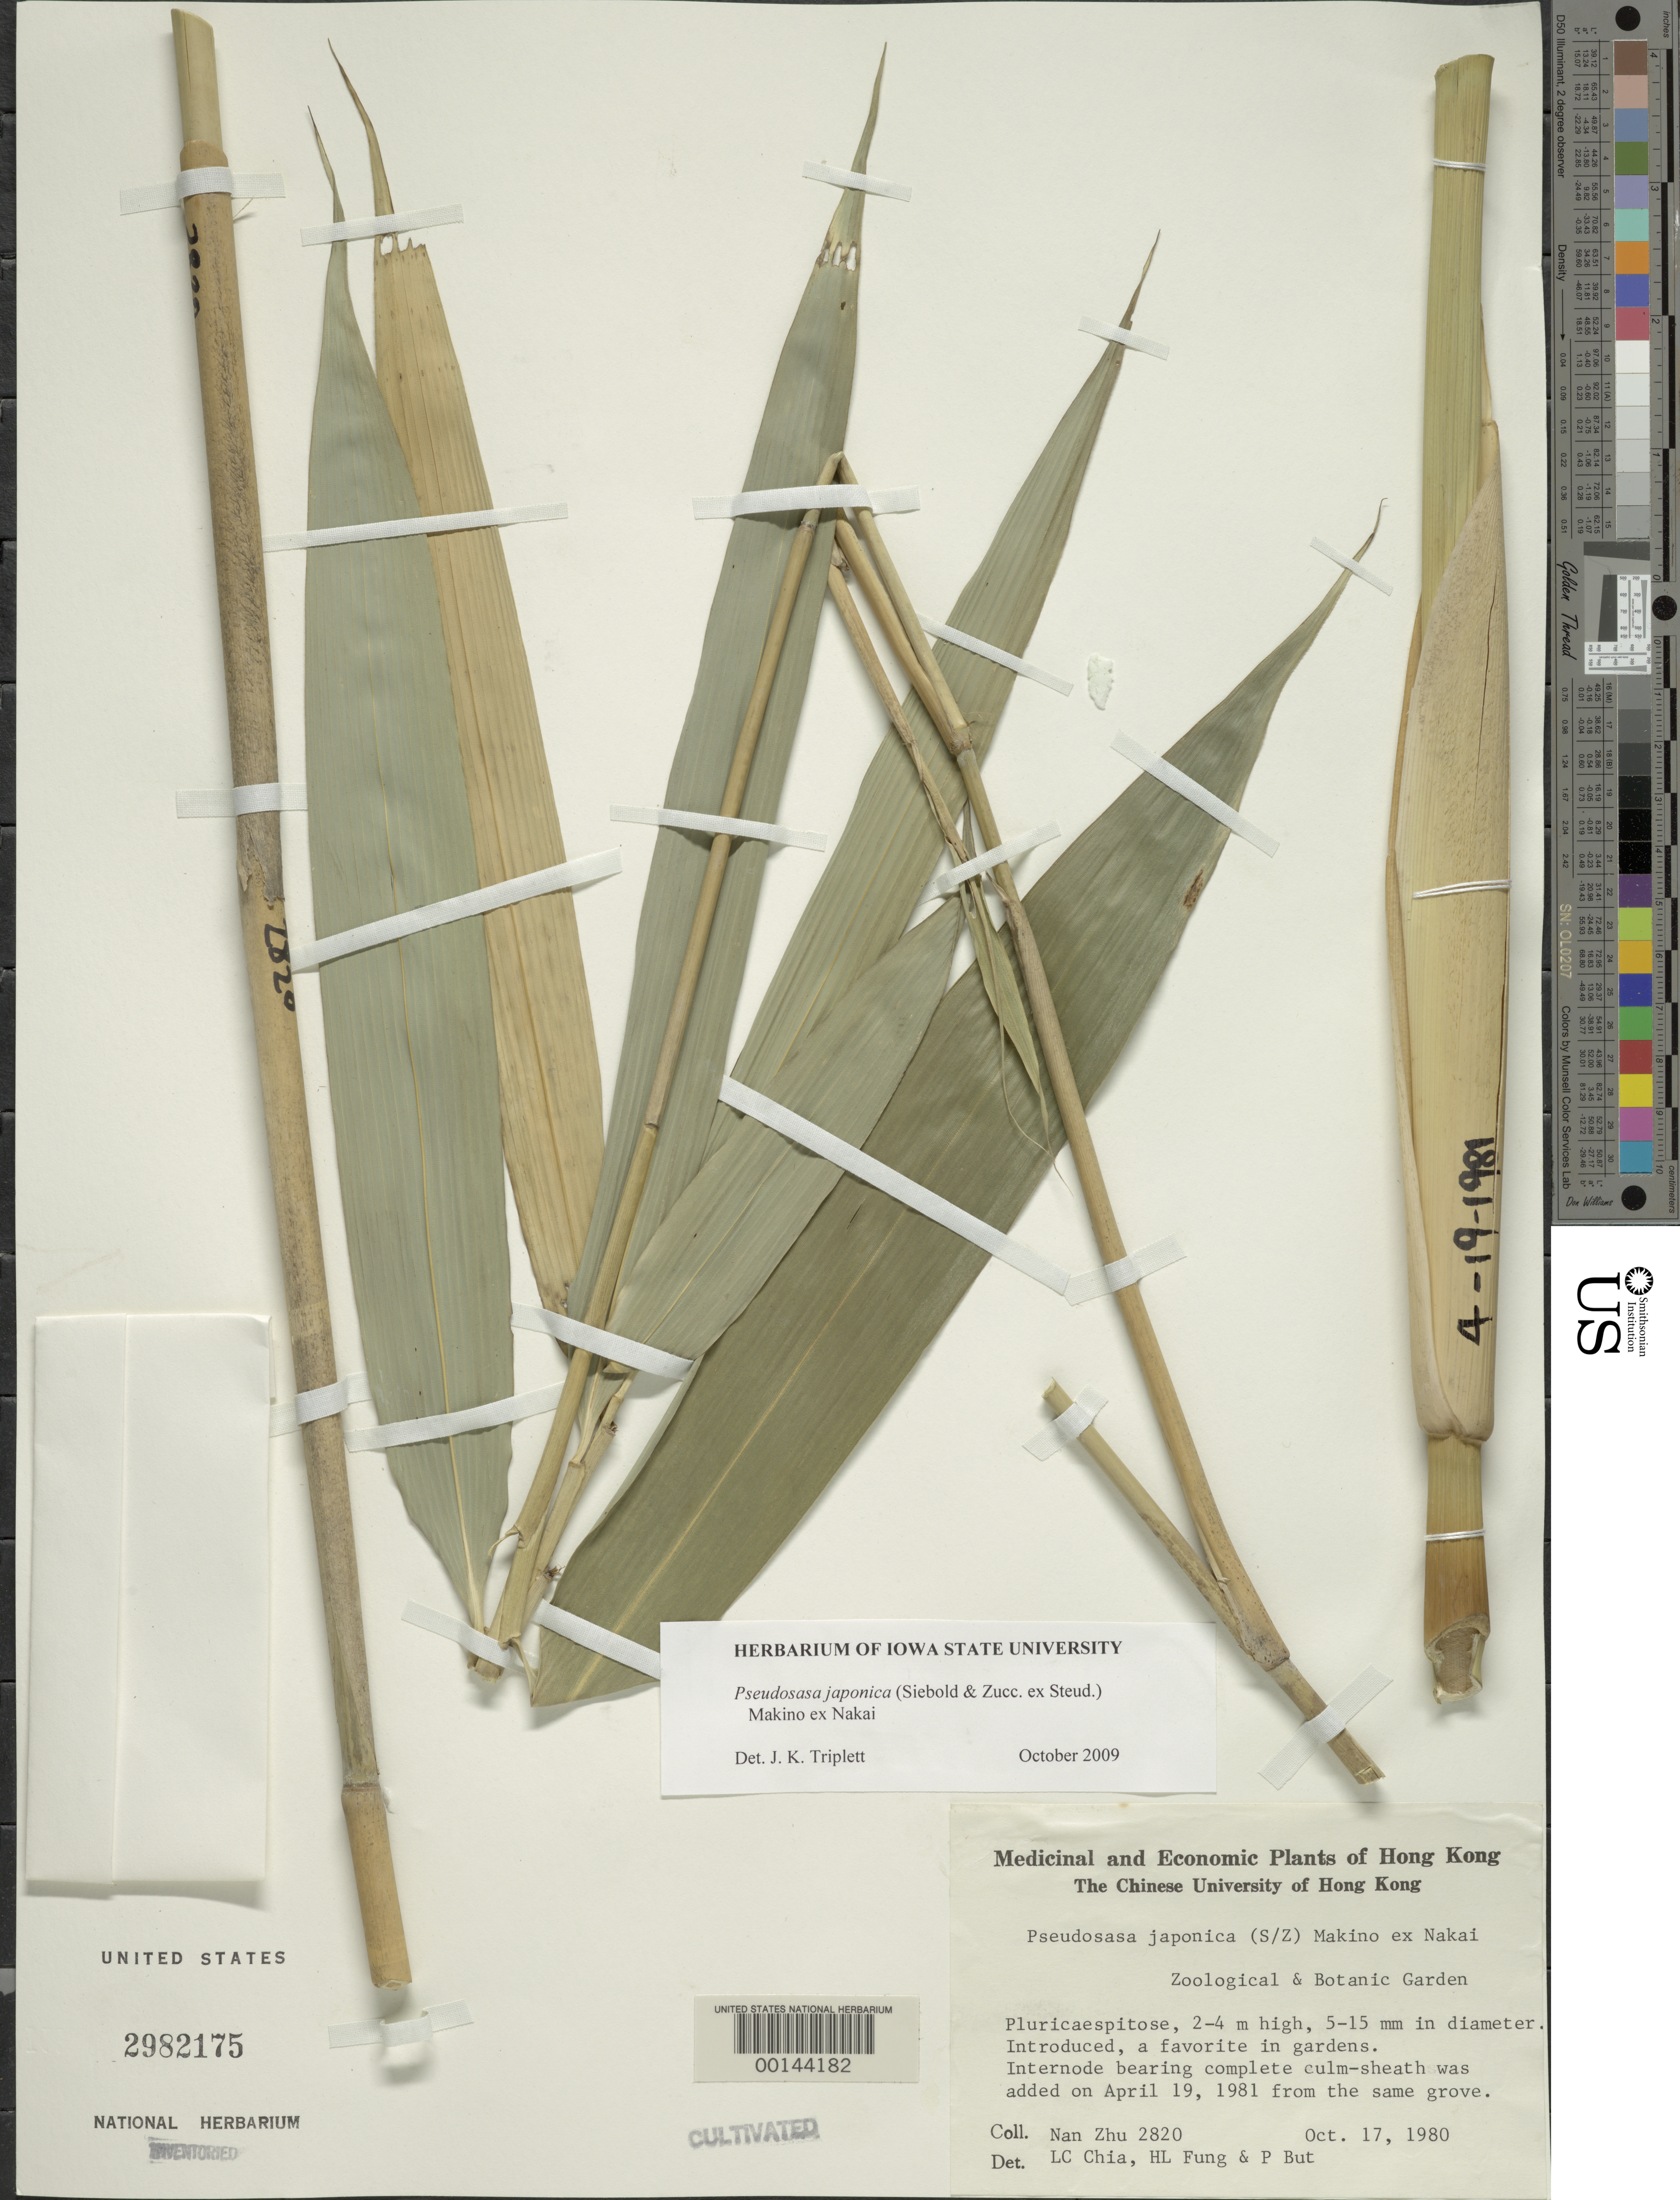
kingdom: Plantae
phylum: Tracheophyta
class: Liliopsida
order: Poales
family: Poaceae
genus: Pseudosasa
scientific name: Pseudosasa japonica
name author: (Siebold & Zucc. ex Steud.) Makino ex Nakai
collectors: N. Zhu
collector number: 2820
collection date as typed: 17 Oct 1980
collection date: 1980-10-17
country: China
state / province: Hong Kong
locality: Zoological and Botanic Garden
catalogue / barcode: US 2982175